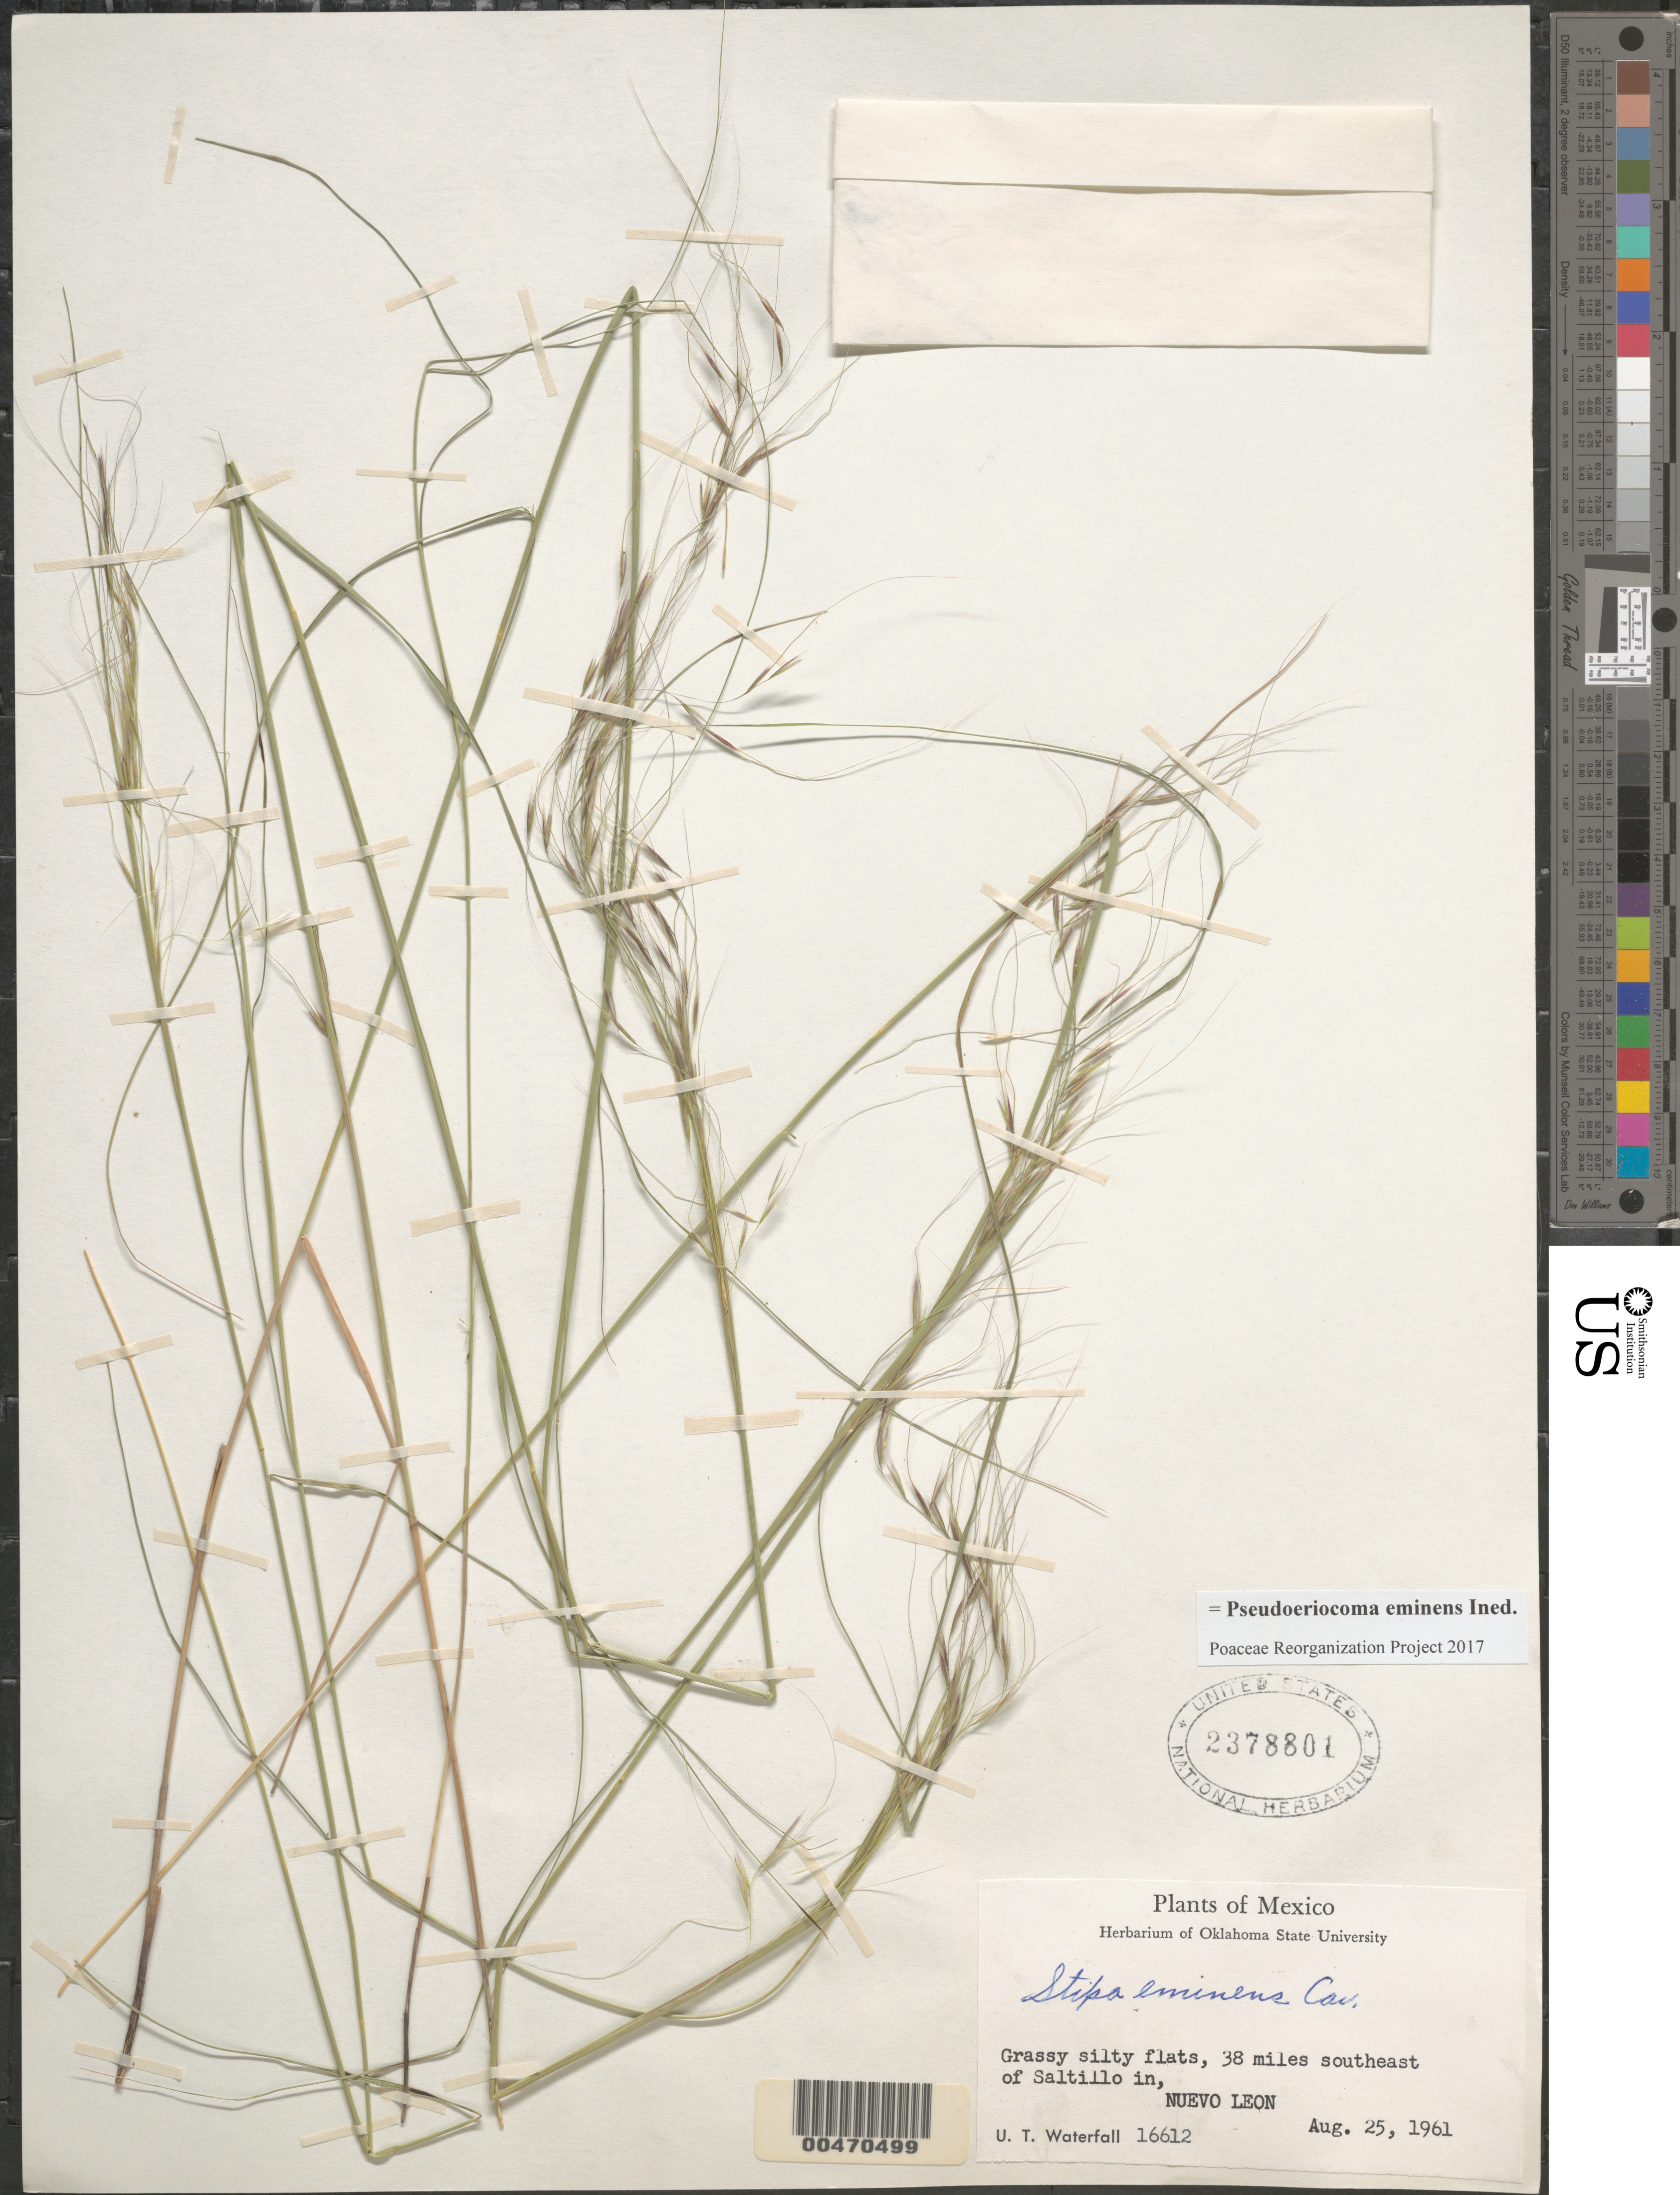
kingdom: Plantae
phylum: Tracheophyta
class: Liliopsida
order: Poales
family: Poaceae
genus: Pseudoeriocoma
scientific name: Pseudoeriocoma eminens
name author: (Cav.) Romasch.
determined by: Poaceae Reorganization Project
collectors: U. T. Waterfall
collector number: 16612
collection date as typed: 25 Aug 1961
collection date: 1961-08-25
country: Mexico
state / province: Nuevo León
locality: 38 mi SE of Saltillo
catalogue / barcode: US 2378801